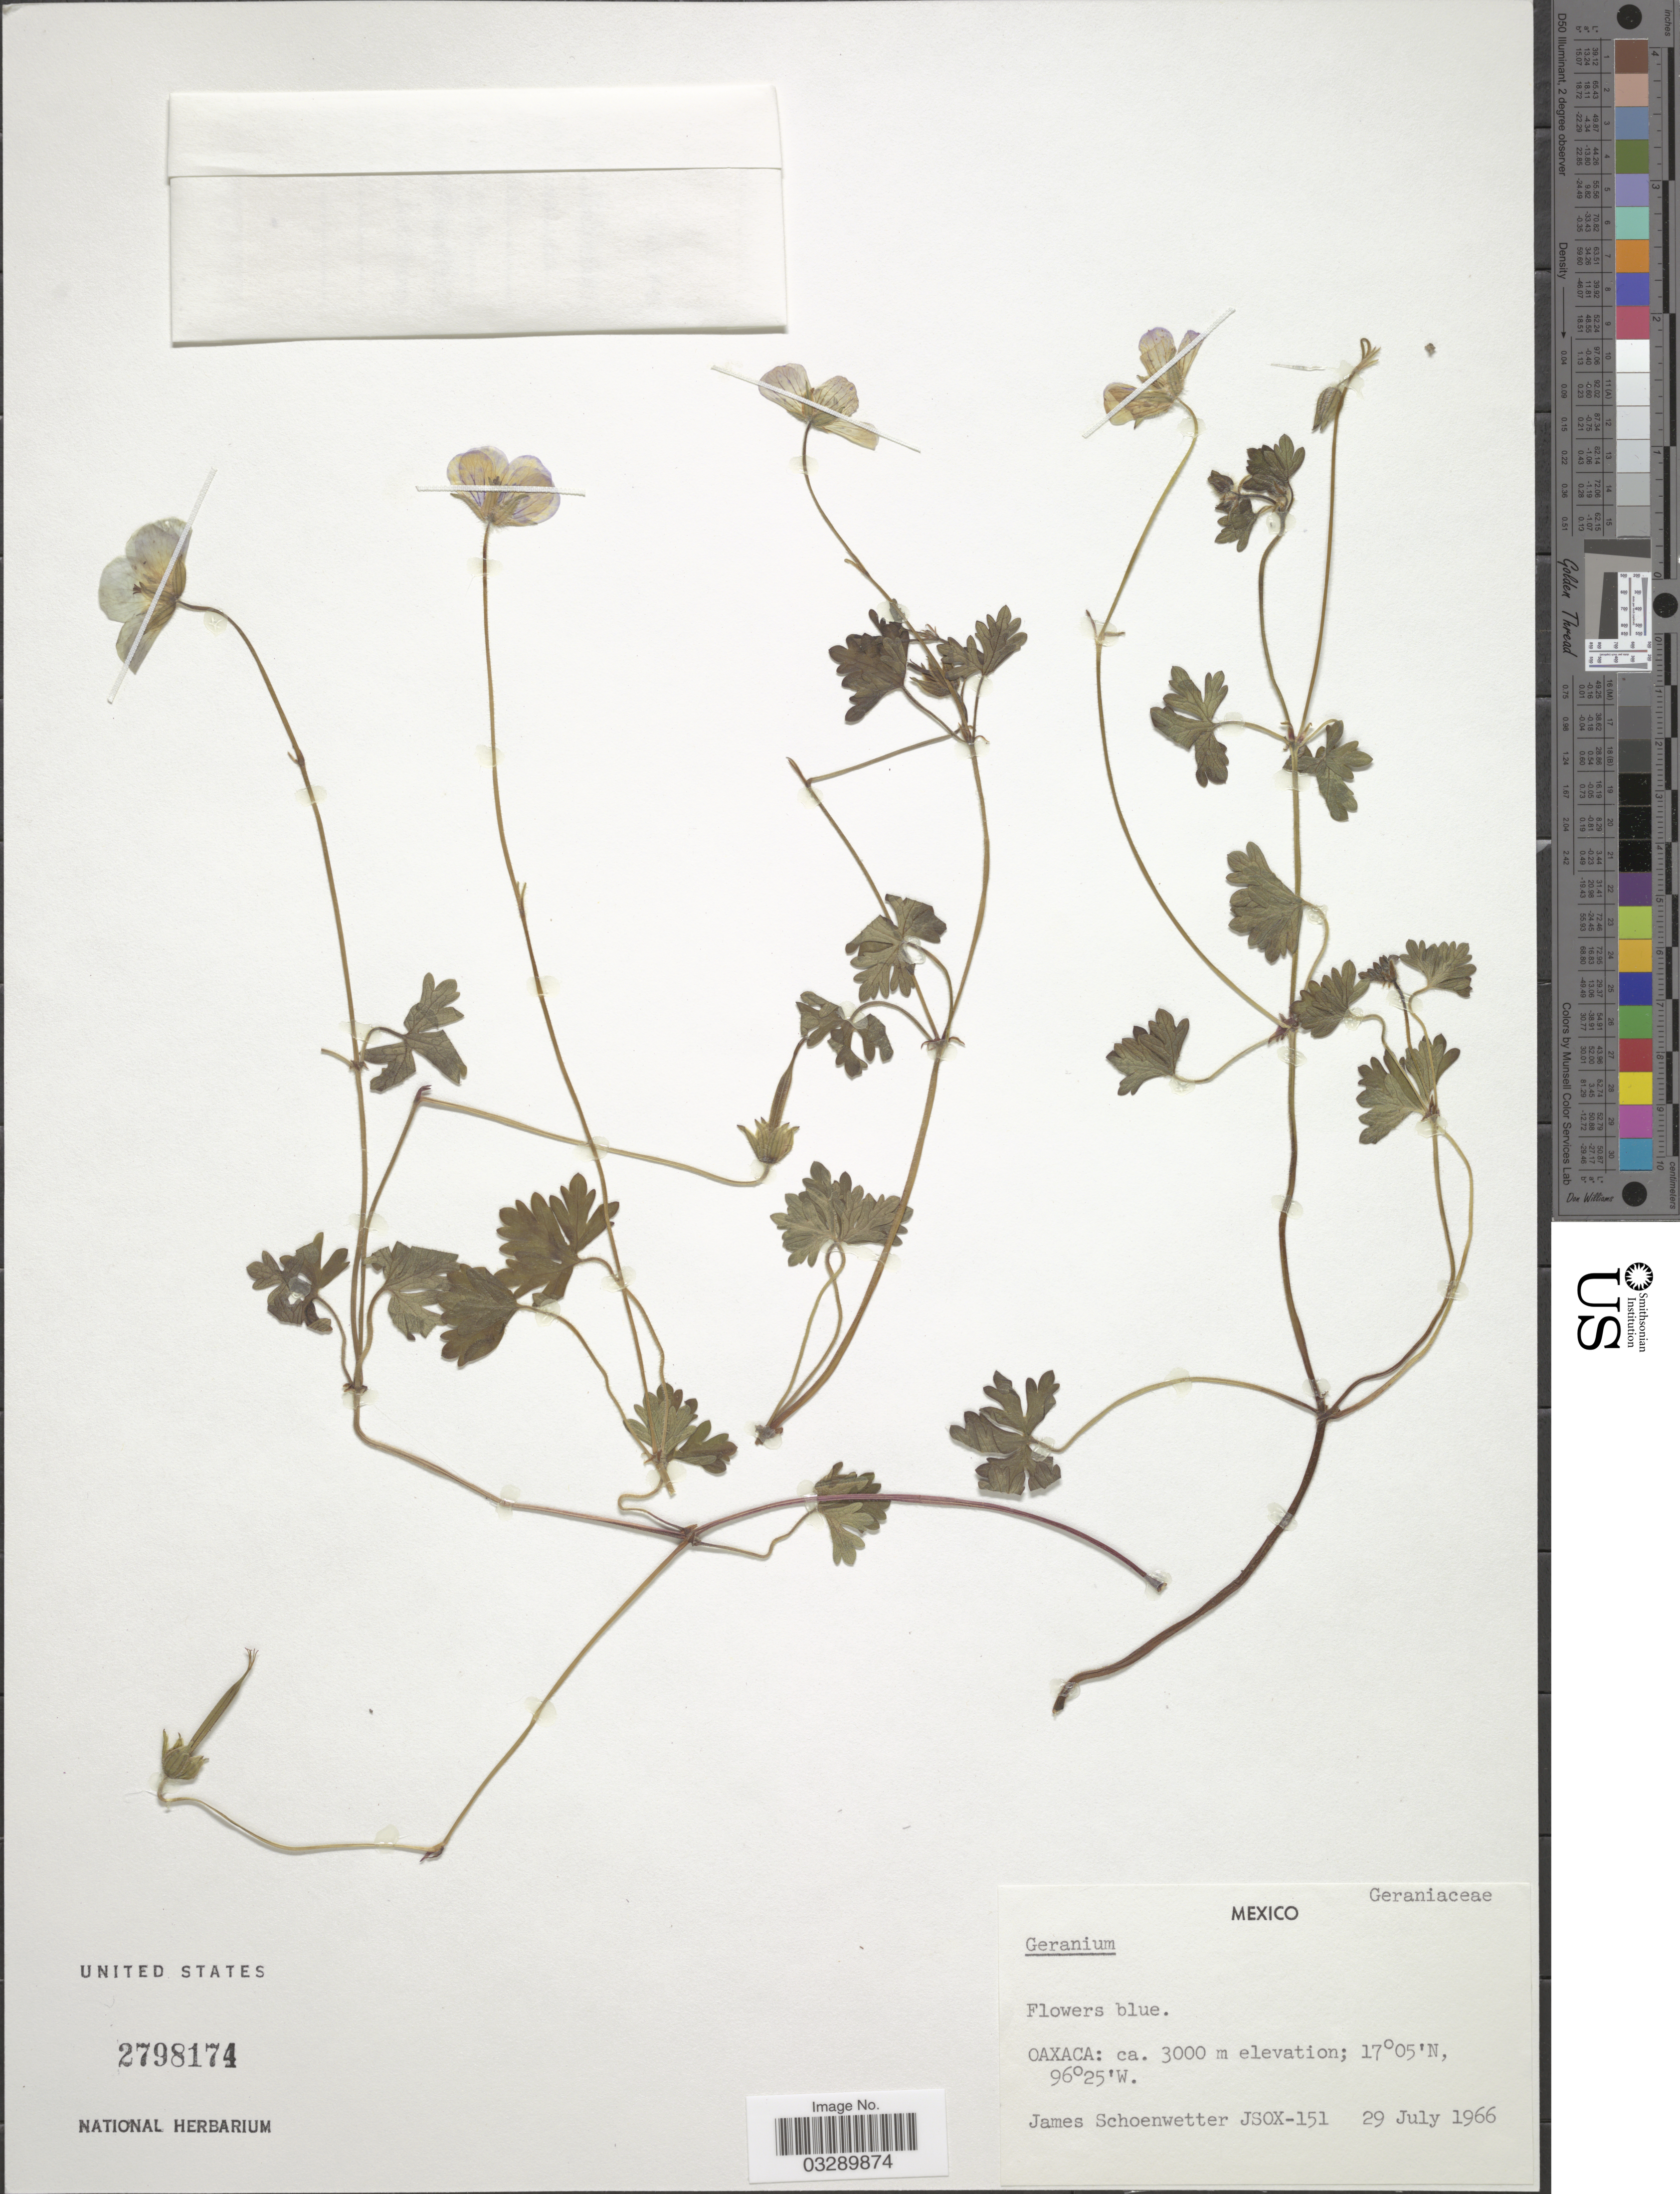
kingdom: Plantae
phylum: Tracheophyta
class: Magnoliopsida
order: Geraniales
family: Geraniaceae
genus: Geranium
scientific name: Geranium sp.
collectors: J. Schoenwetter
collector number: JSOX-151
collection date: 1966-07-29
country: Mexico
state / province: Oaxaca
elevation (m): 3000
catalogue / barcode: US 2798174